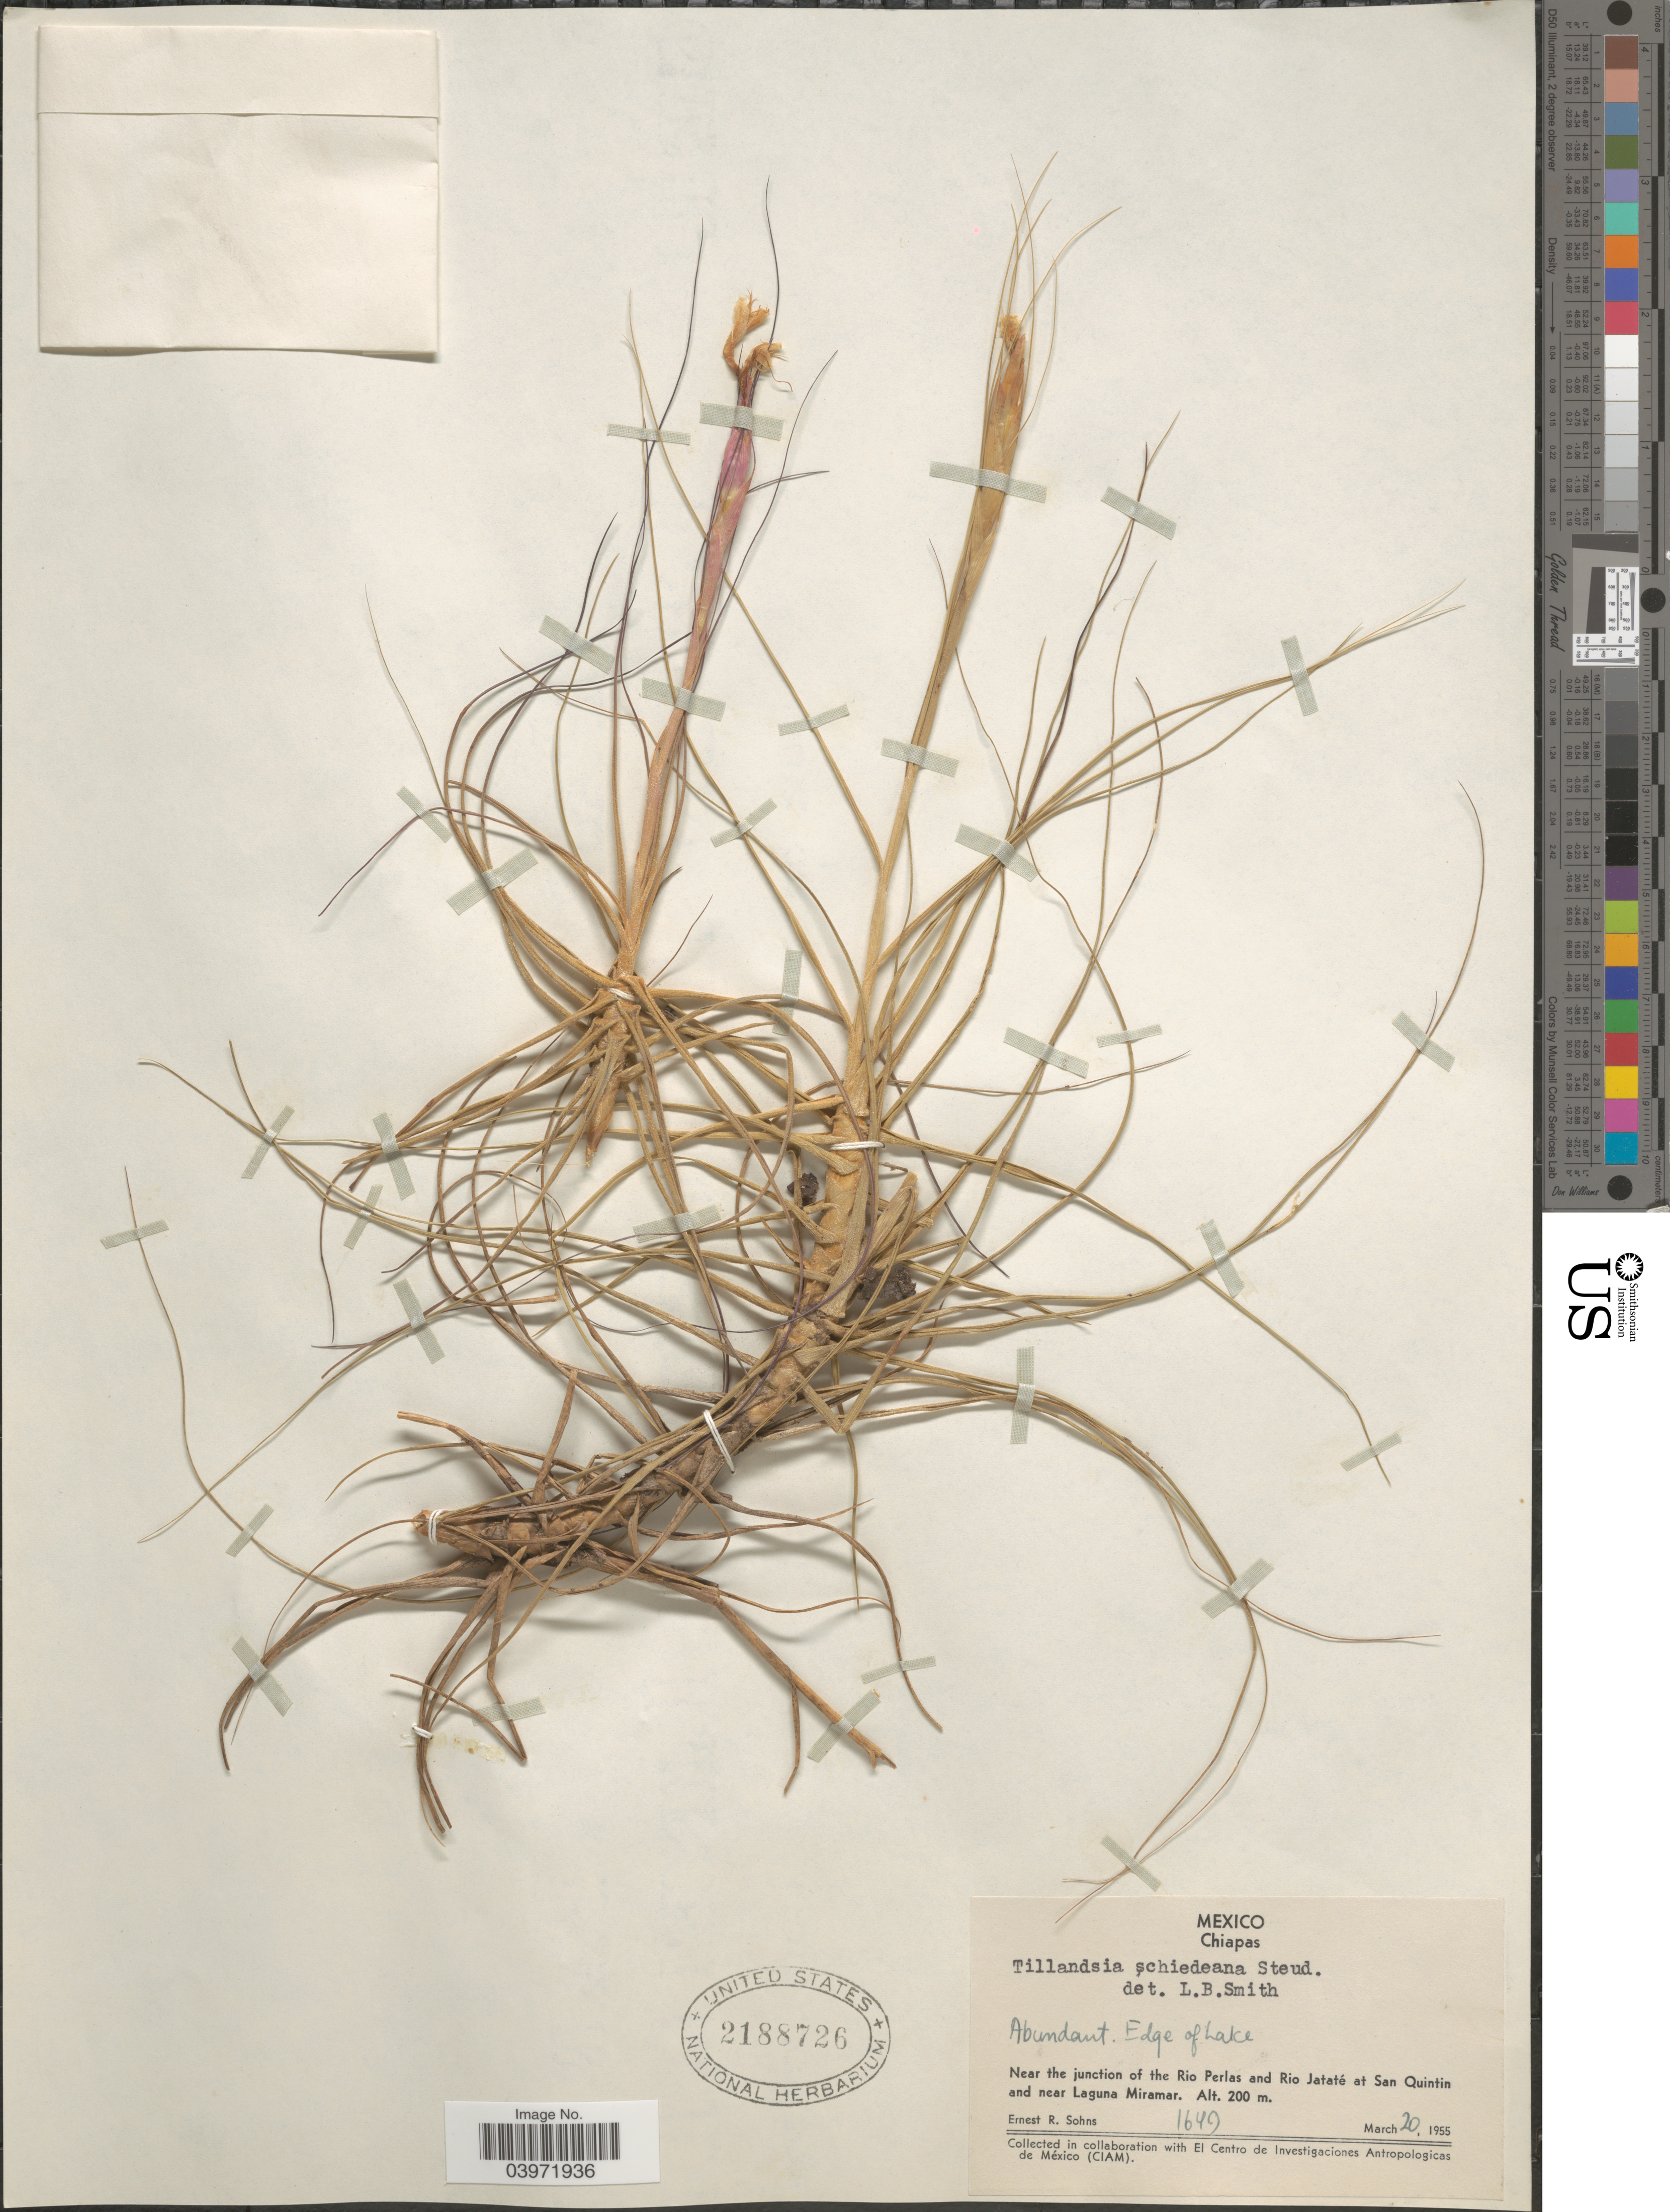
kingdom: Plantae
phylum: Tracheophyta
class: Liliopsida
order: Poales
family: Bromeliaceae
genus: Tillandsia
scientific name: Tillandsia schiedeana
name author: Steud.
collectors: E. R. Sohns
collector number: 1649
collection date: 1955-03-20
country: Mexico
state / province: Chiapas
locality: Edge of Lake. Near the junction of the Rio Perlas and Rio Jataté at San Quintin and near Laguna Miramar.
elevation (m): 200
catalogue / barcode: US 2188726